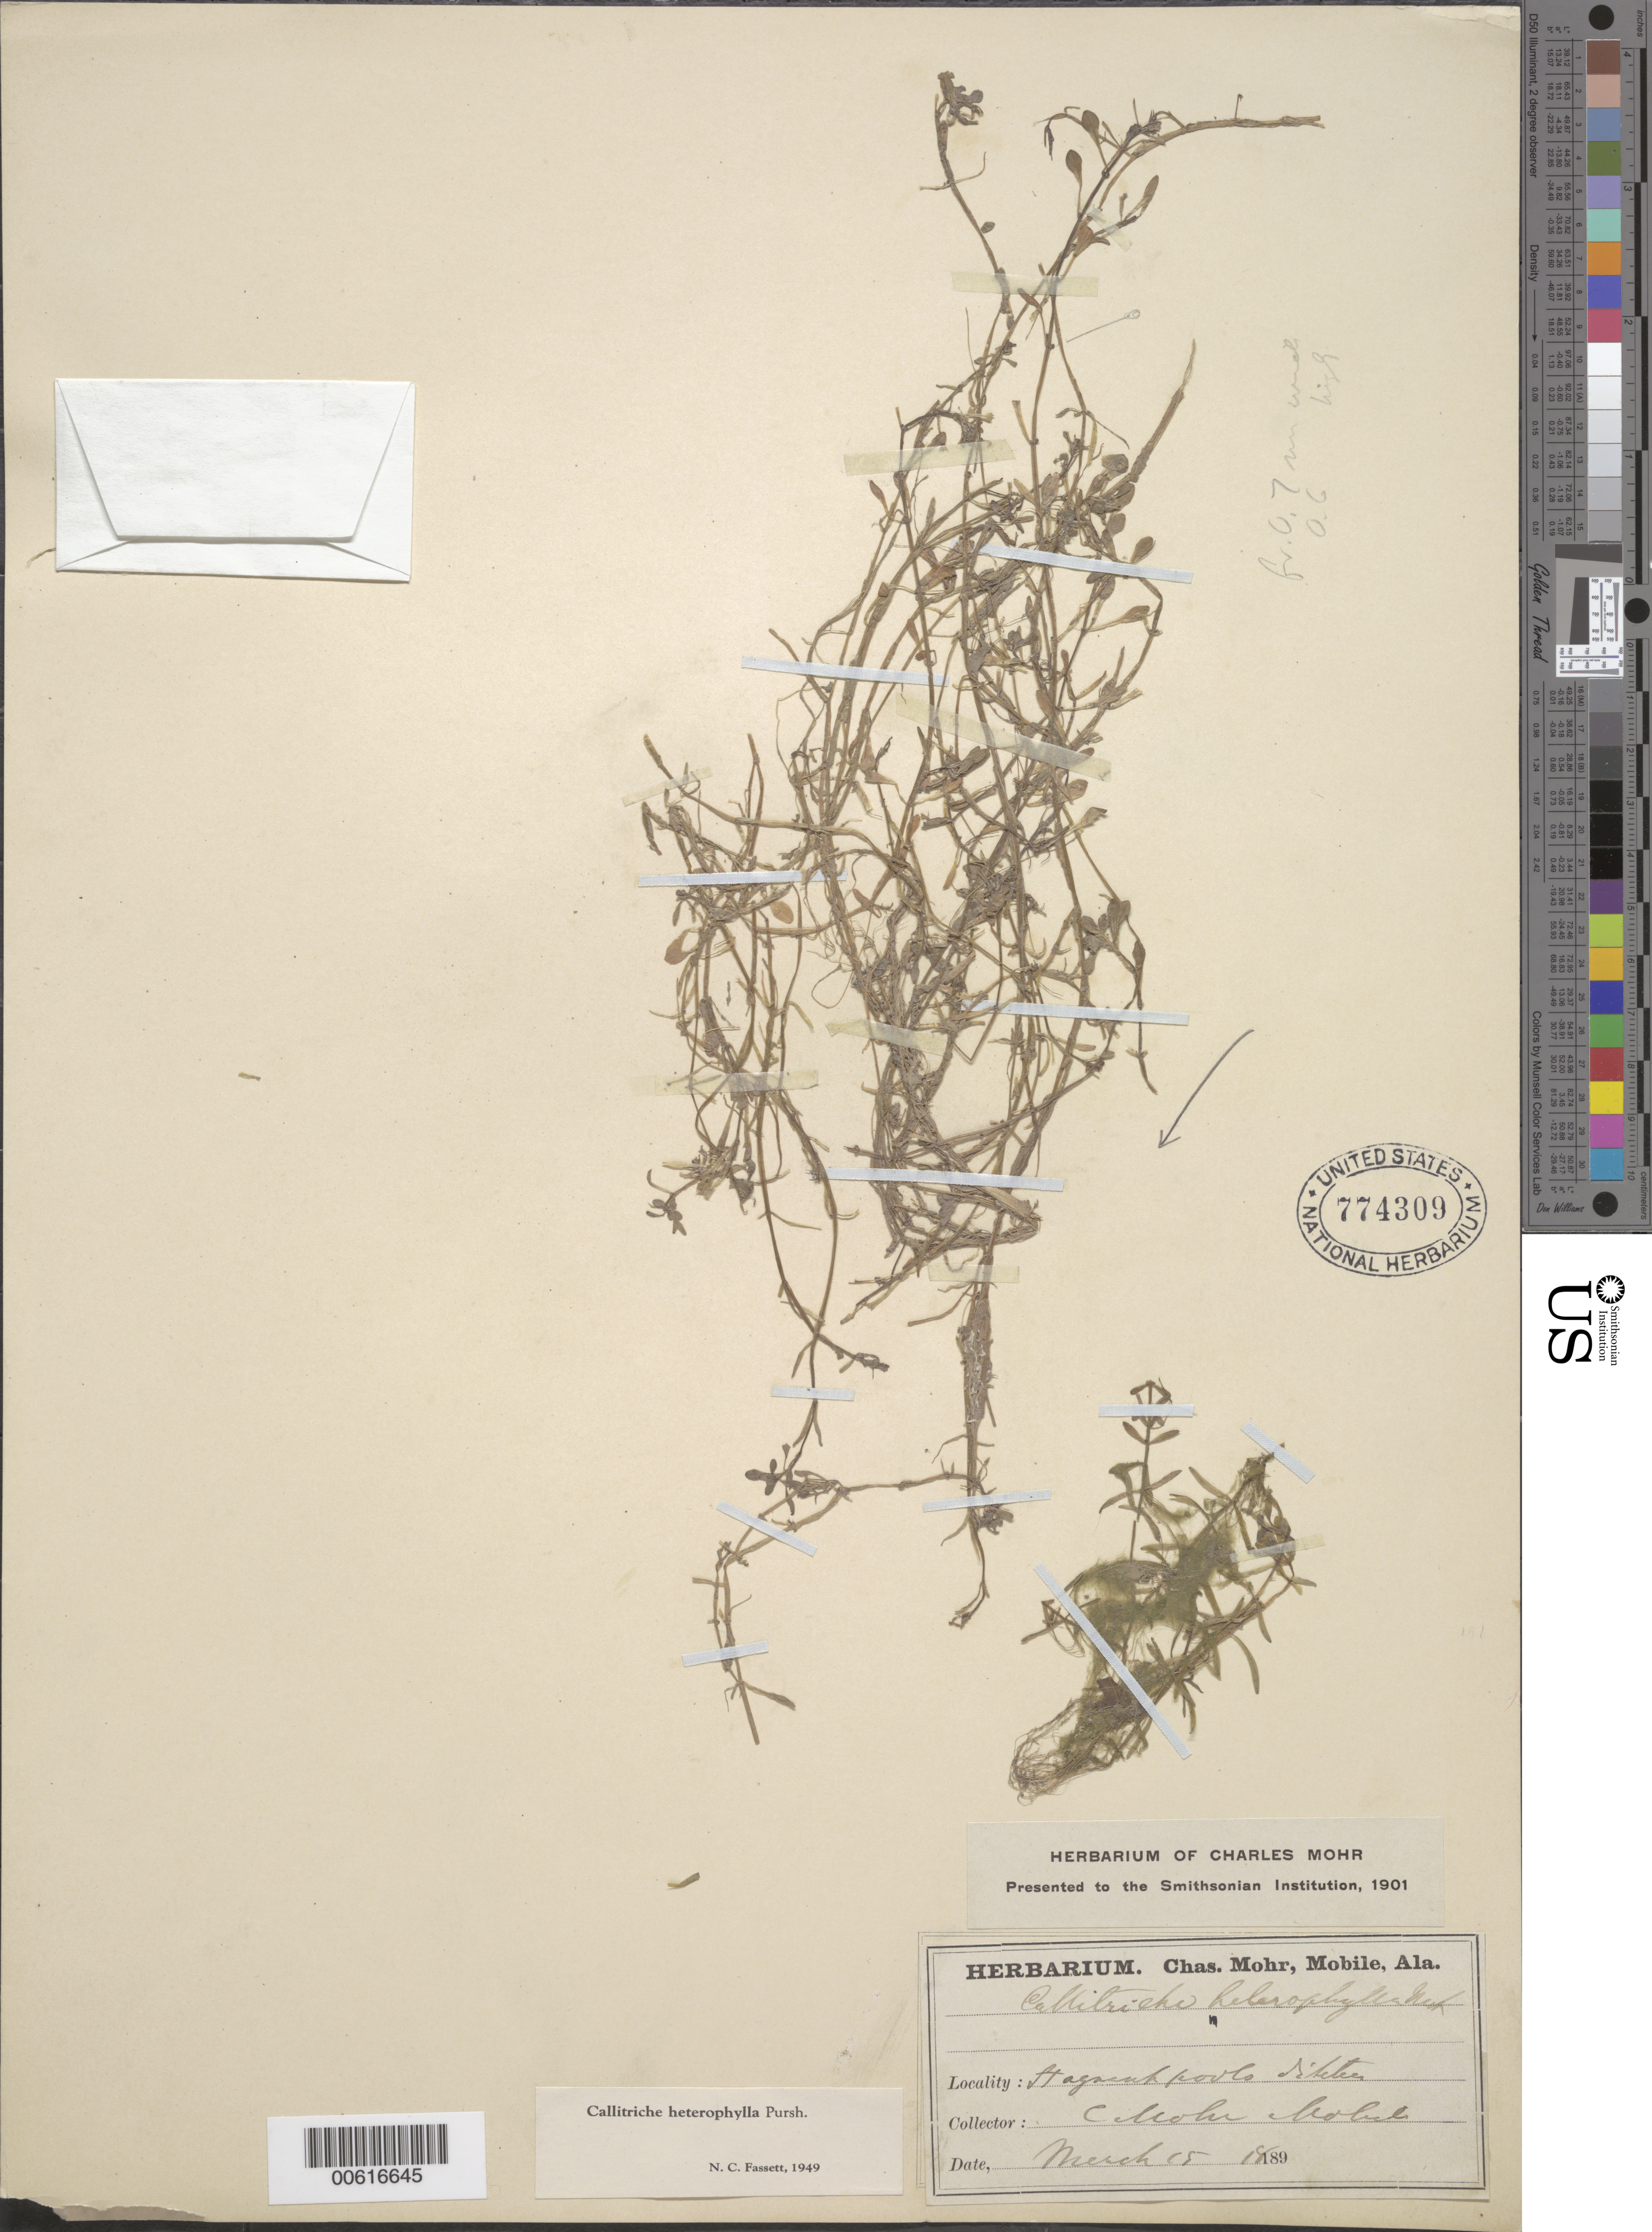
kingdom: Plantae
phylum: Tracheophyta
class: Magnoliopsida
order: Lamiales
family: Plantaginaceae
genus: Callitriche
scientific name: Callitriche heterophylla Pursh emend. Darby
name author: Pursh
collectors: C. T. Mohr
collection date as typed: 15 Mar 1889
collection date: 1889-03-15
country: United States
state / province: Alabama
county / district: Mobile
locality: Mobile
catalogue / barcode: US 774309